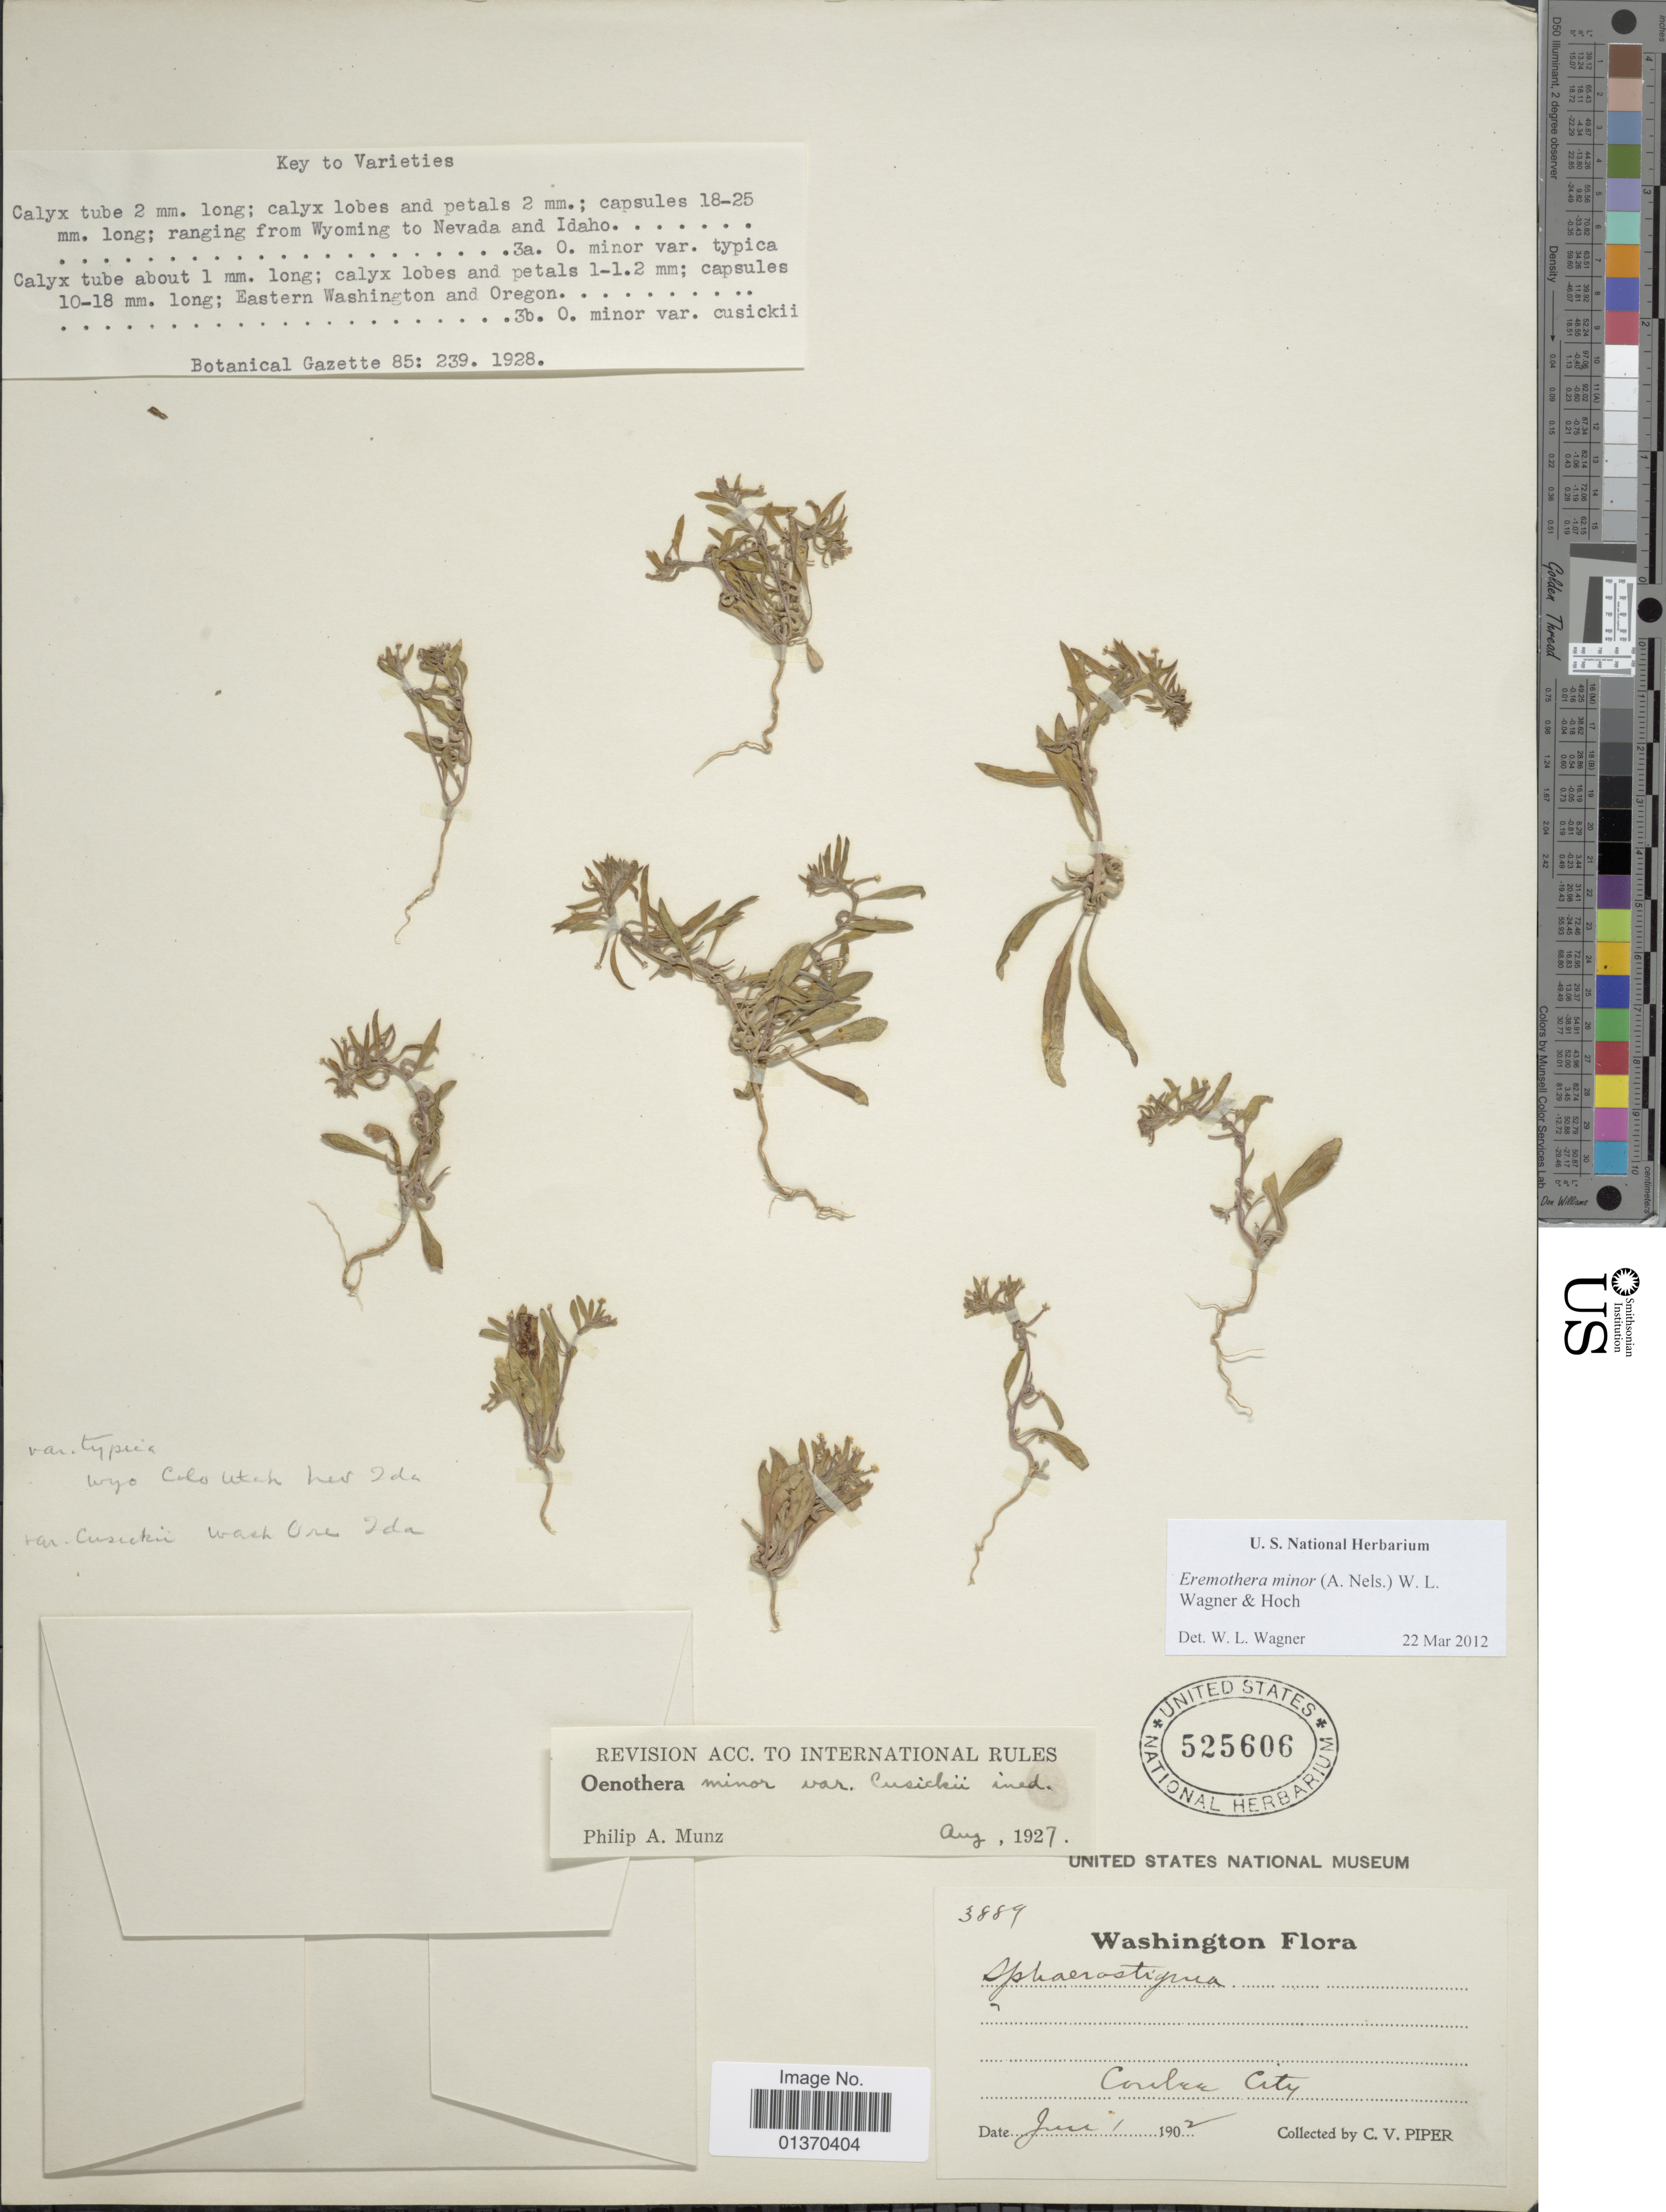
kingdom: Plantae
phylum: Tracheophyta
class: Magnoliopsida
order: Myrtales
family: Onagraceae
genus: Eremothera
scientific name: Eremothera minor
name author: (A. Nelson) W.L. Wagner & Hoch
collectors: C. V. Piper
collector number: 3889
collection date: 1902-06-01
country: United States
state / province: Washington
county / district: Grant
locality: Coulee City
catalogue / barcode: US 525606